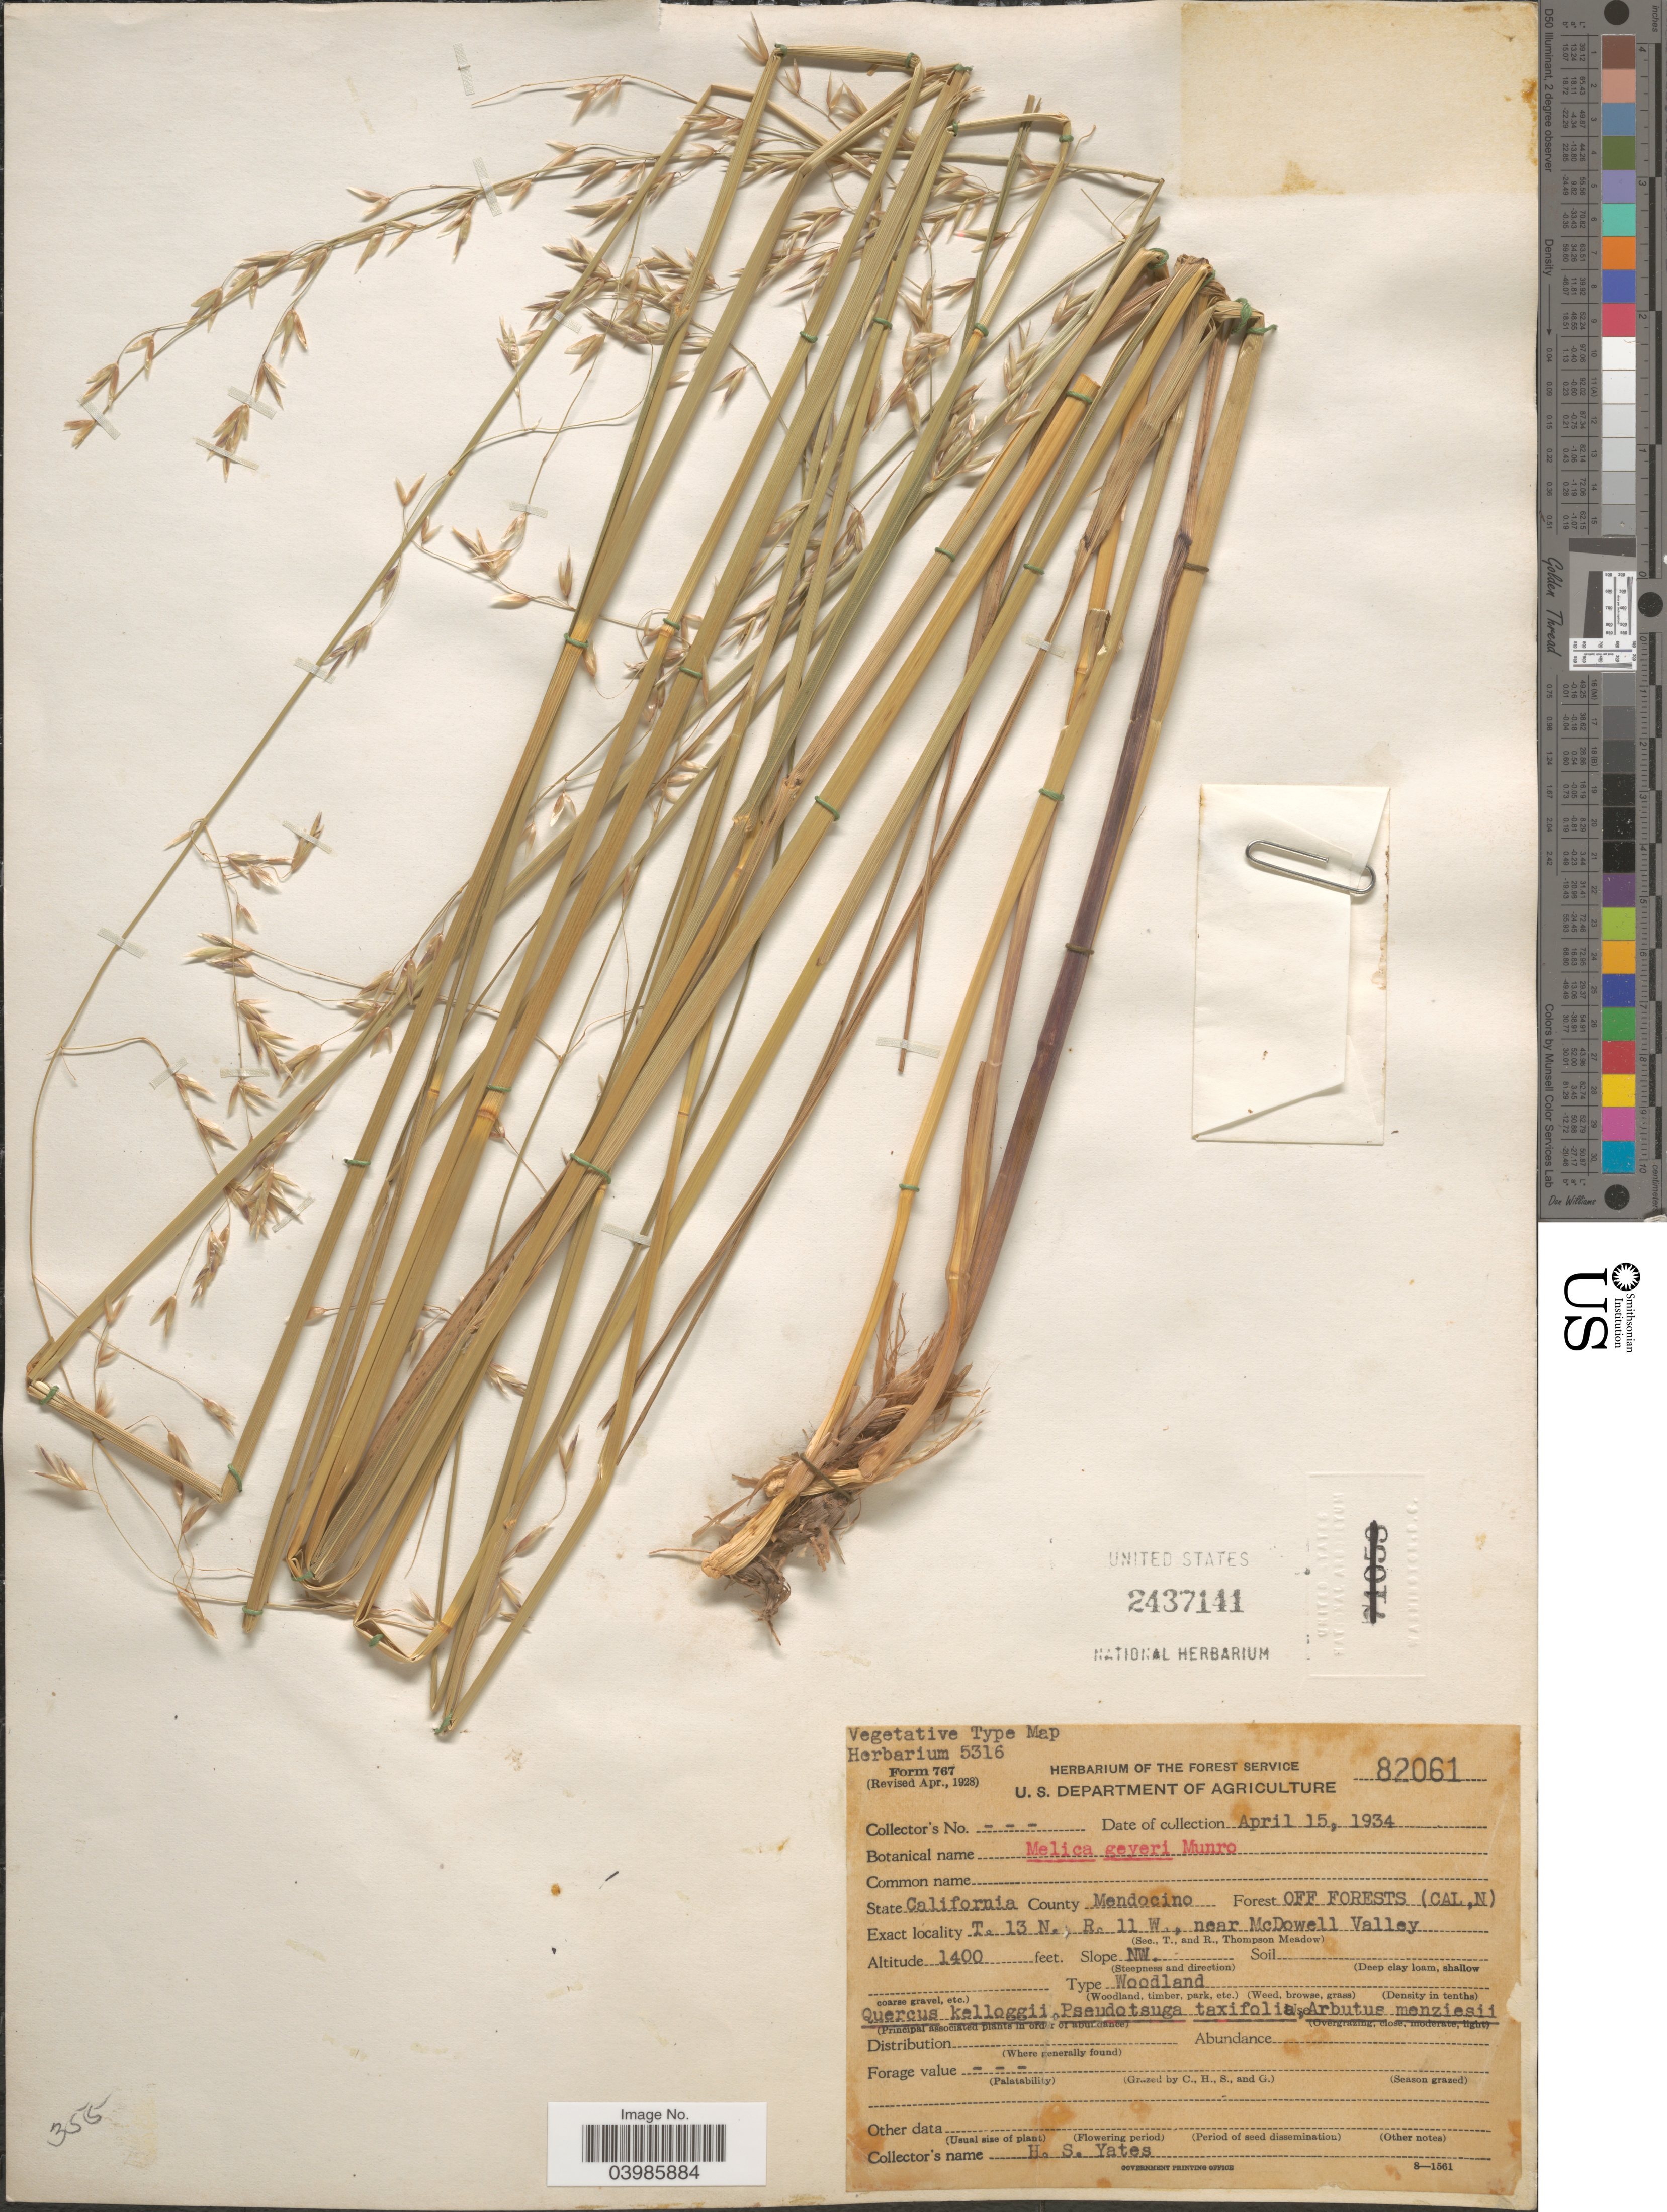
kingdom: Plantae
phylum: Tracheophyta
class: Liliopsida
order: Poales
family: Poaceae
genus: Melica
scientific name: Melica geyeri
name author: Munro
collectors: H. S. Yates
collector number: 82061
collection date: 1934-04-15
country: United States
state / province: California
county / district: Mendocino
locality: County Mendocino. Forest Off Forests (CAL,N). T. 13 N. R. 11 W., near McDowell Valley. Slope NW.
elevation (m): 427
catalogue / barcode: US 2437141